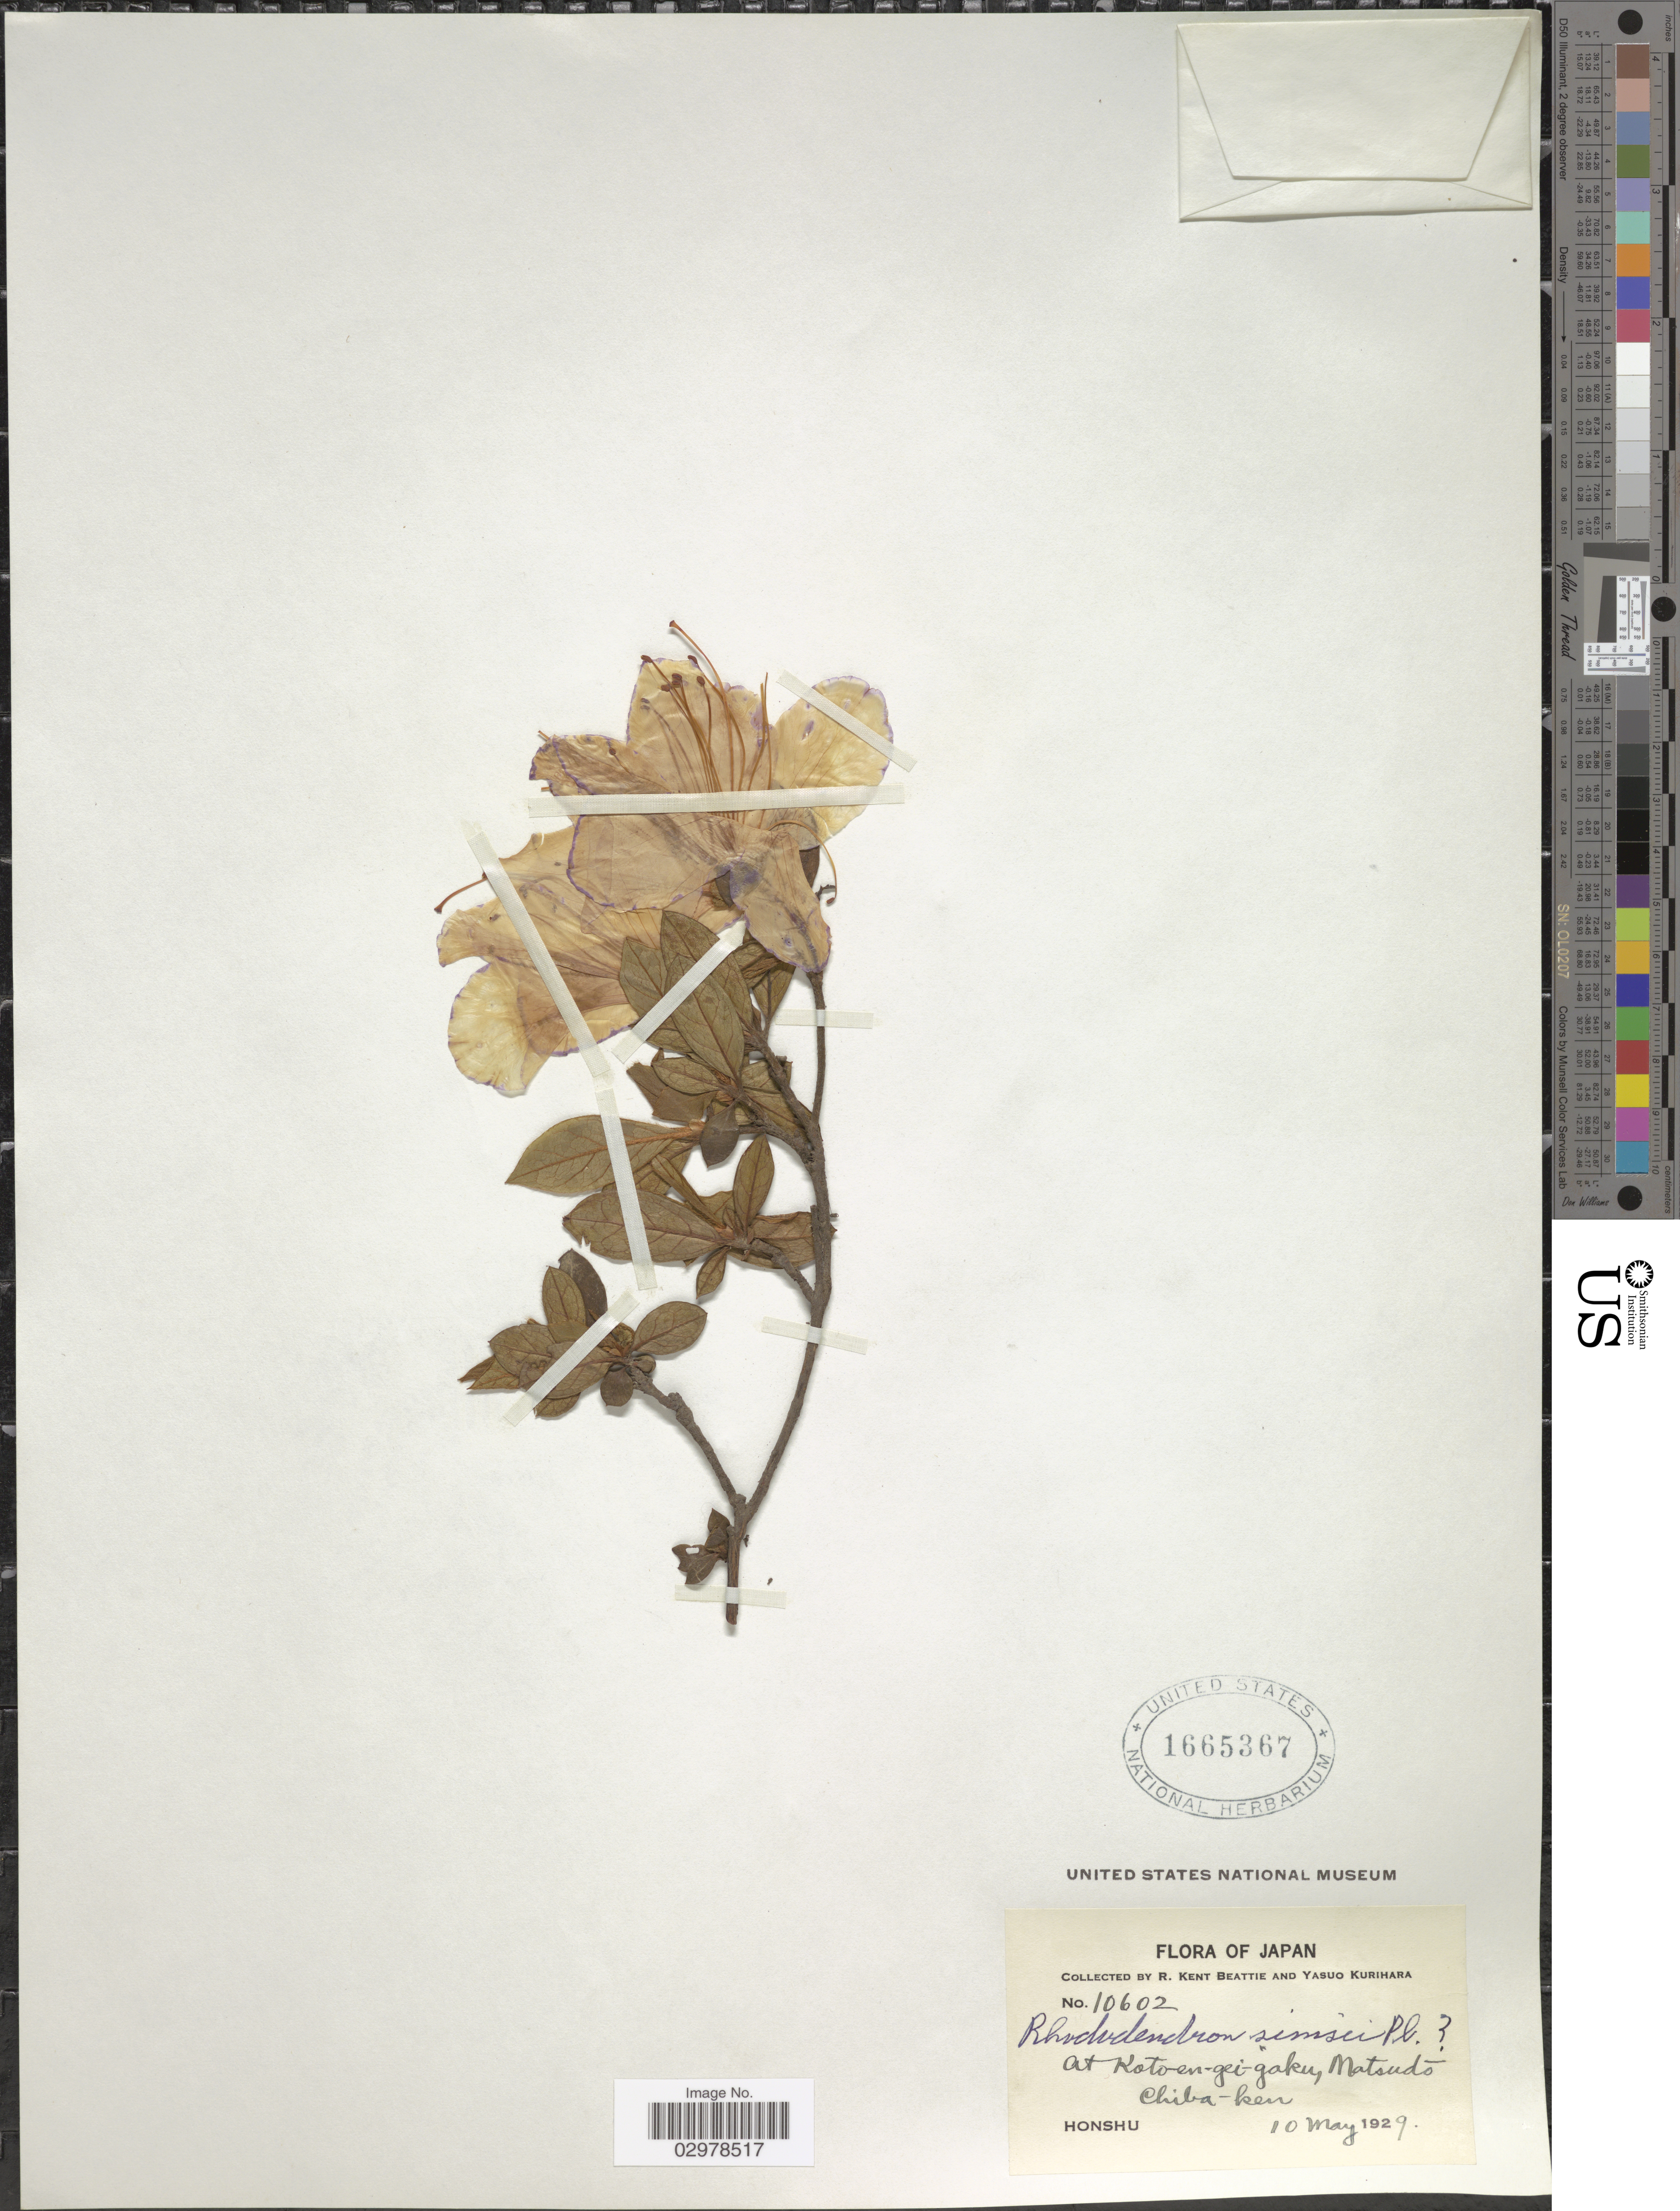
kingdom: Plantae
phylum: Tracheophyta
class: Magnoliopsida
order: Ericales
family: Ericaceae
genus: Rhododendron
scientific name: Rhododendron simsii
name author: Planch.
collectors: R. K. Beattie & Y. Kurihara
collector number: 10602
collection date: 1929-05-10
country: Japan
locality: At Koto-en-gei-gaku, Matsudó, Chiba-ken.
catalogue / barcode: US 1665367